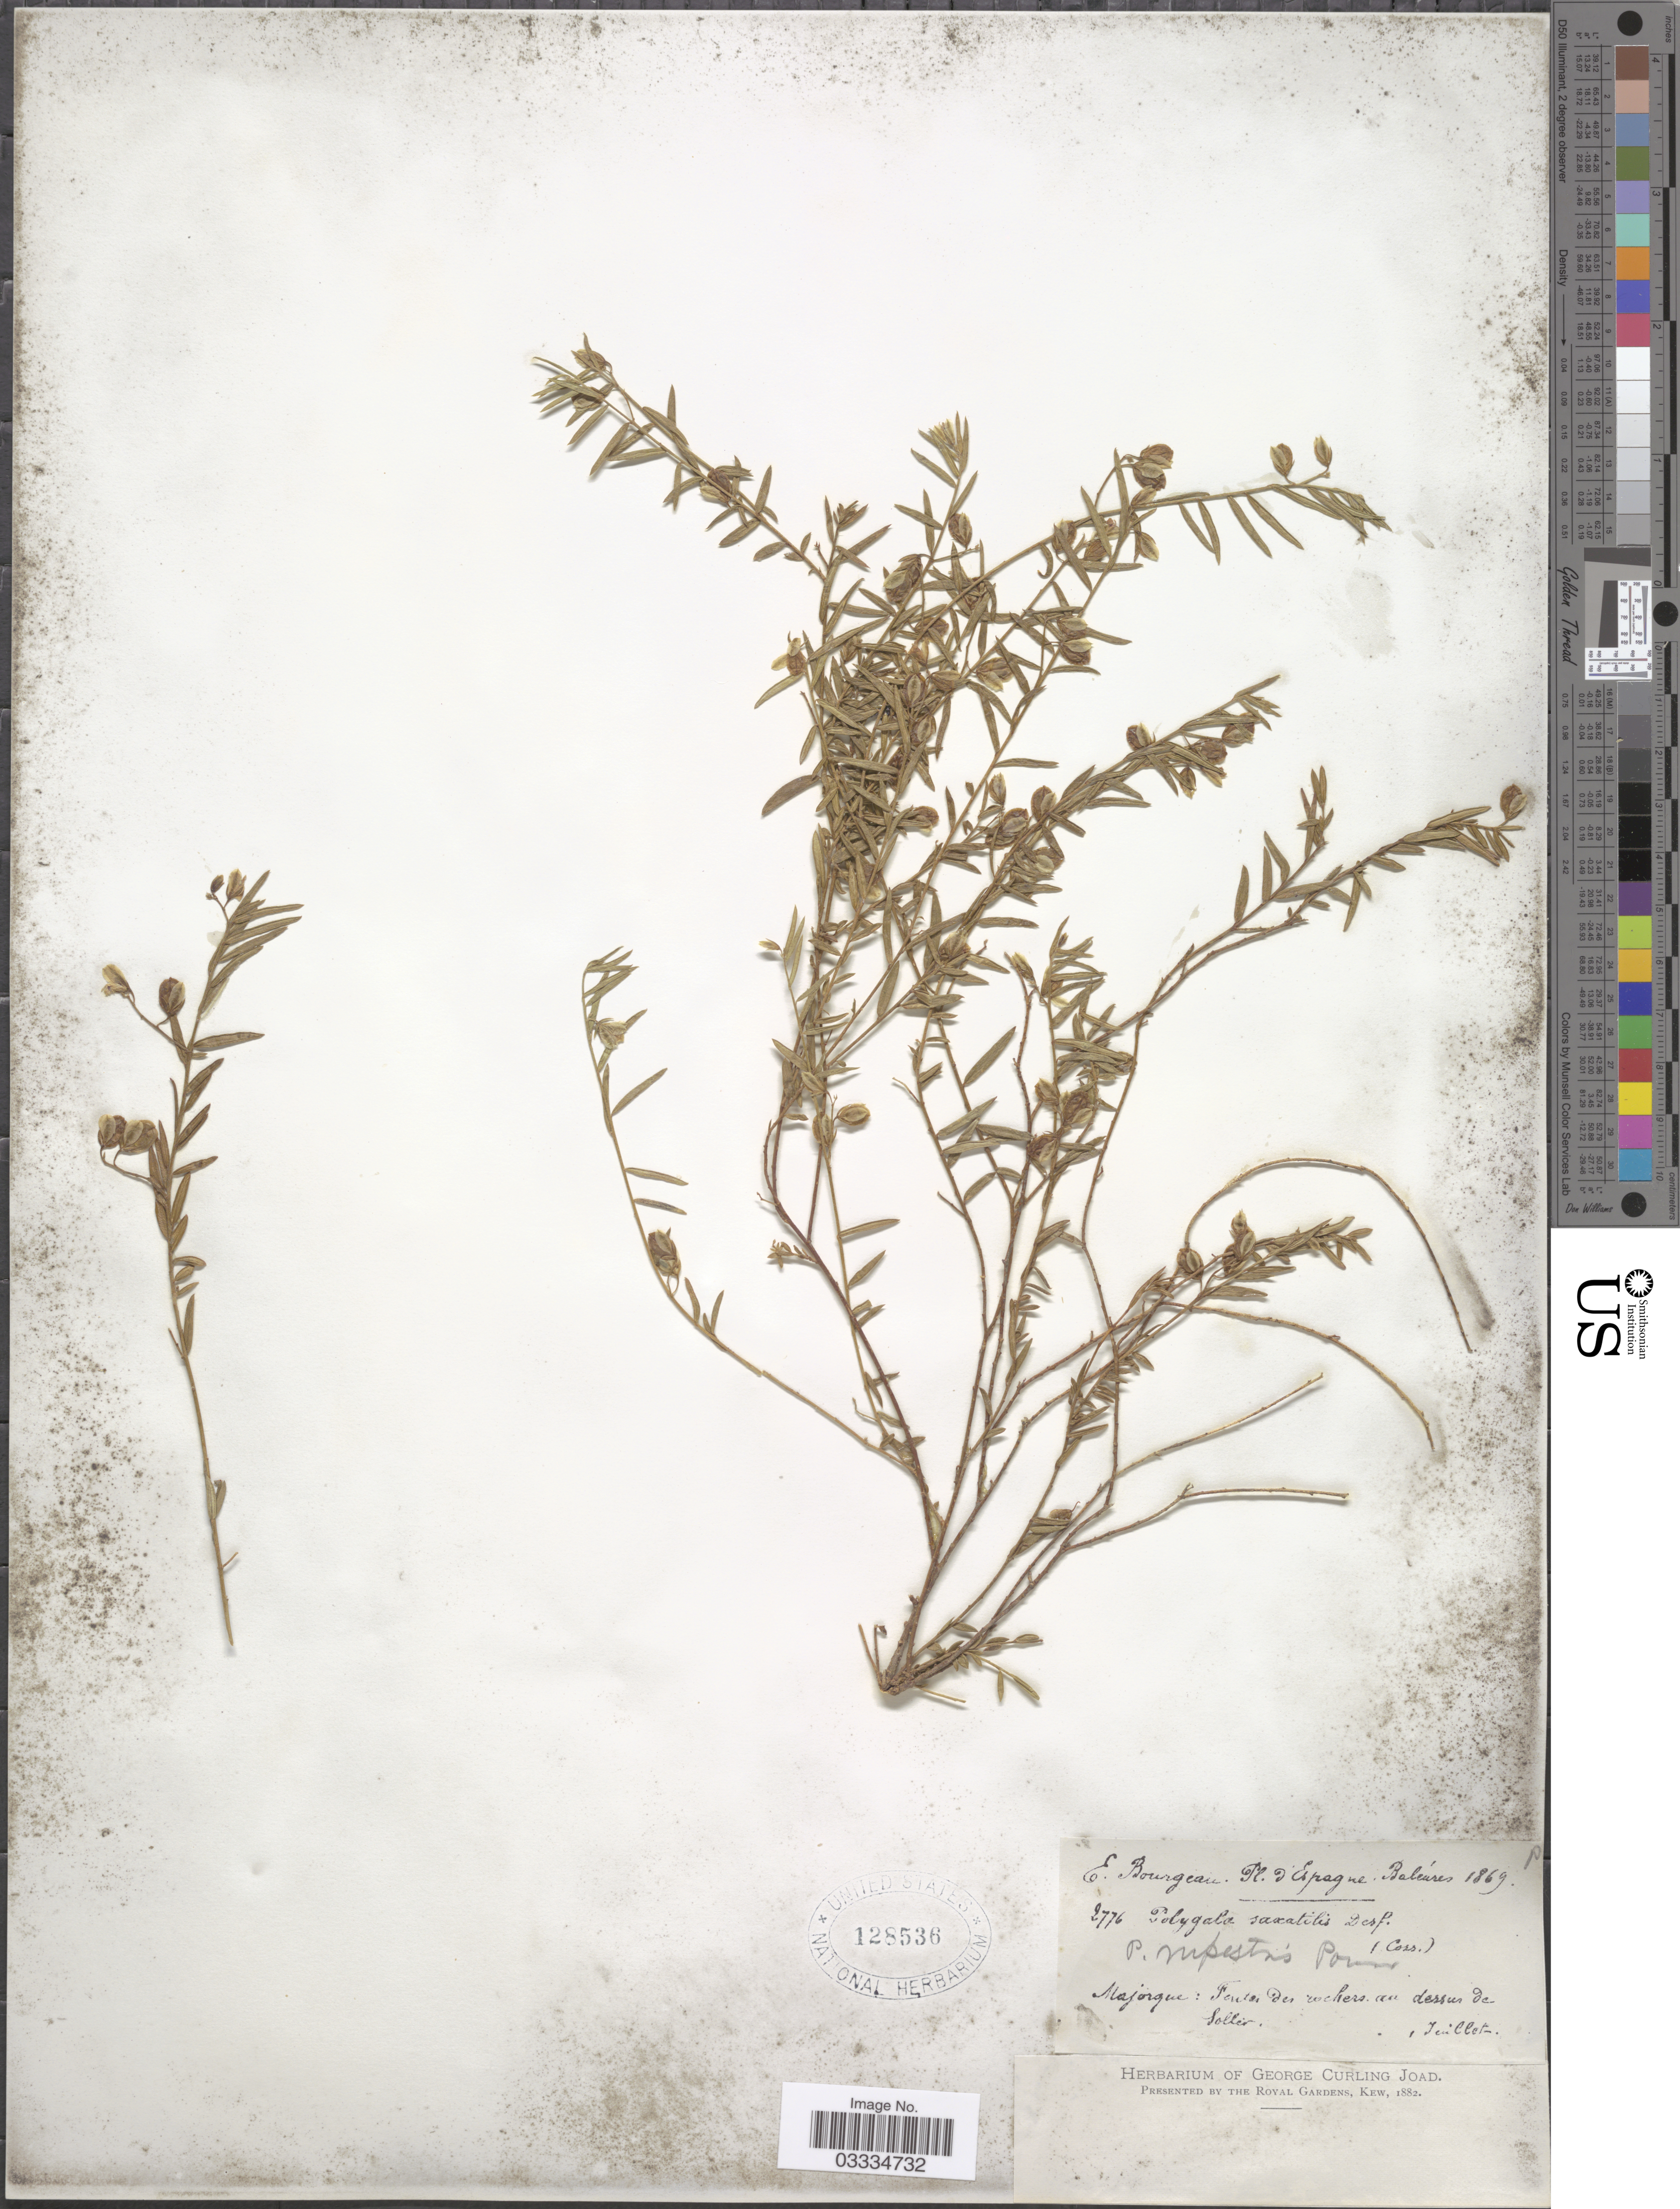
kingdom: Plantae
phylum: Tracheophyta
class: Magnoliopsida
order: Fabales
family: Polygalaceae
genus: Polygala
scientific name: Polygala saxatilis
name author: Desf.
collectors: E. Bourgeau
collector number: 2776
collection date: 1869-07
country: Spain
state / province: Islas Baleares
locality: Majorque: Fentes des rochers au dessus de Soller.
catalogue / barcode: US 128536